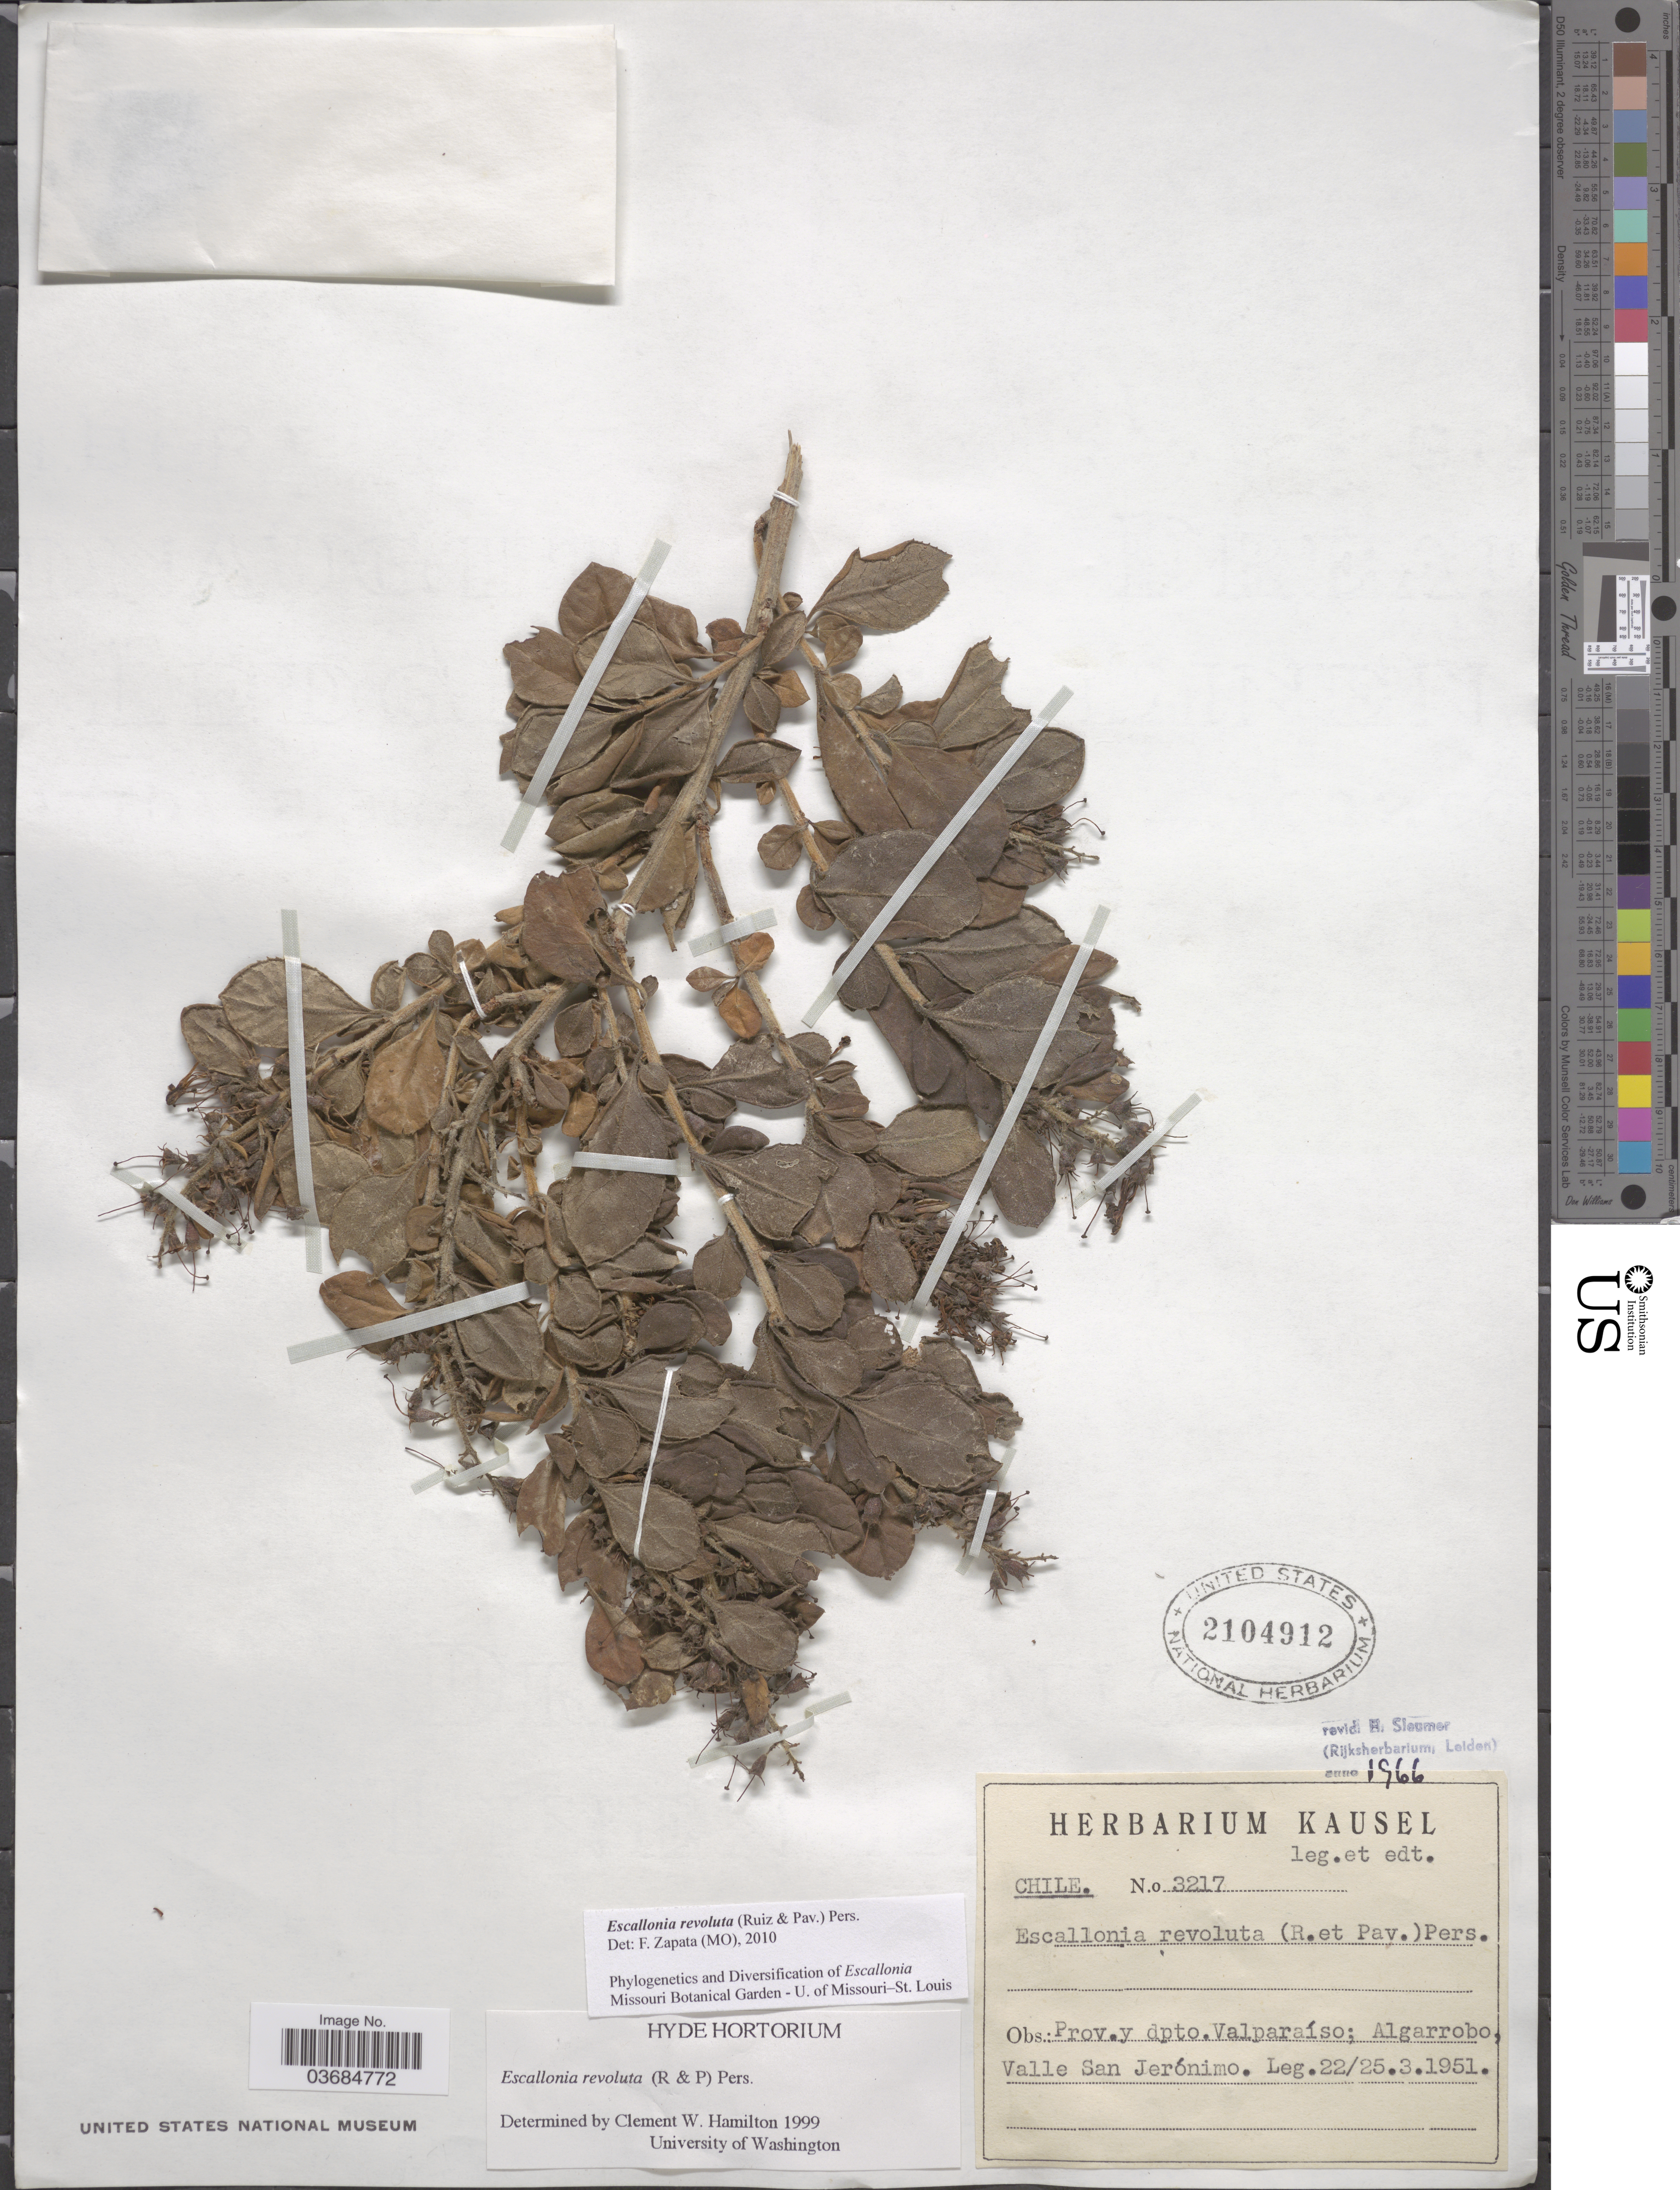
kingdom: Plantae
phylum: Tracheophyta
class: Magnoliopsida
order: Escalloniales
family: Escalloniaceae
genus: Escallonia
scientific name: Escallonia revoluta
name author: (Ruiz & Pav.) Pers.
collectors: Ex herb. Kausel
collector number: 3217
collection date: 1951-03-22/1951-03-25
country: Chile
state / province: Valparaíso (V)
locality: Prov.y dpto. Valparaíso; Algarrobo, Valle San Jerónimo.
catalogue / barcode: US 2104912